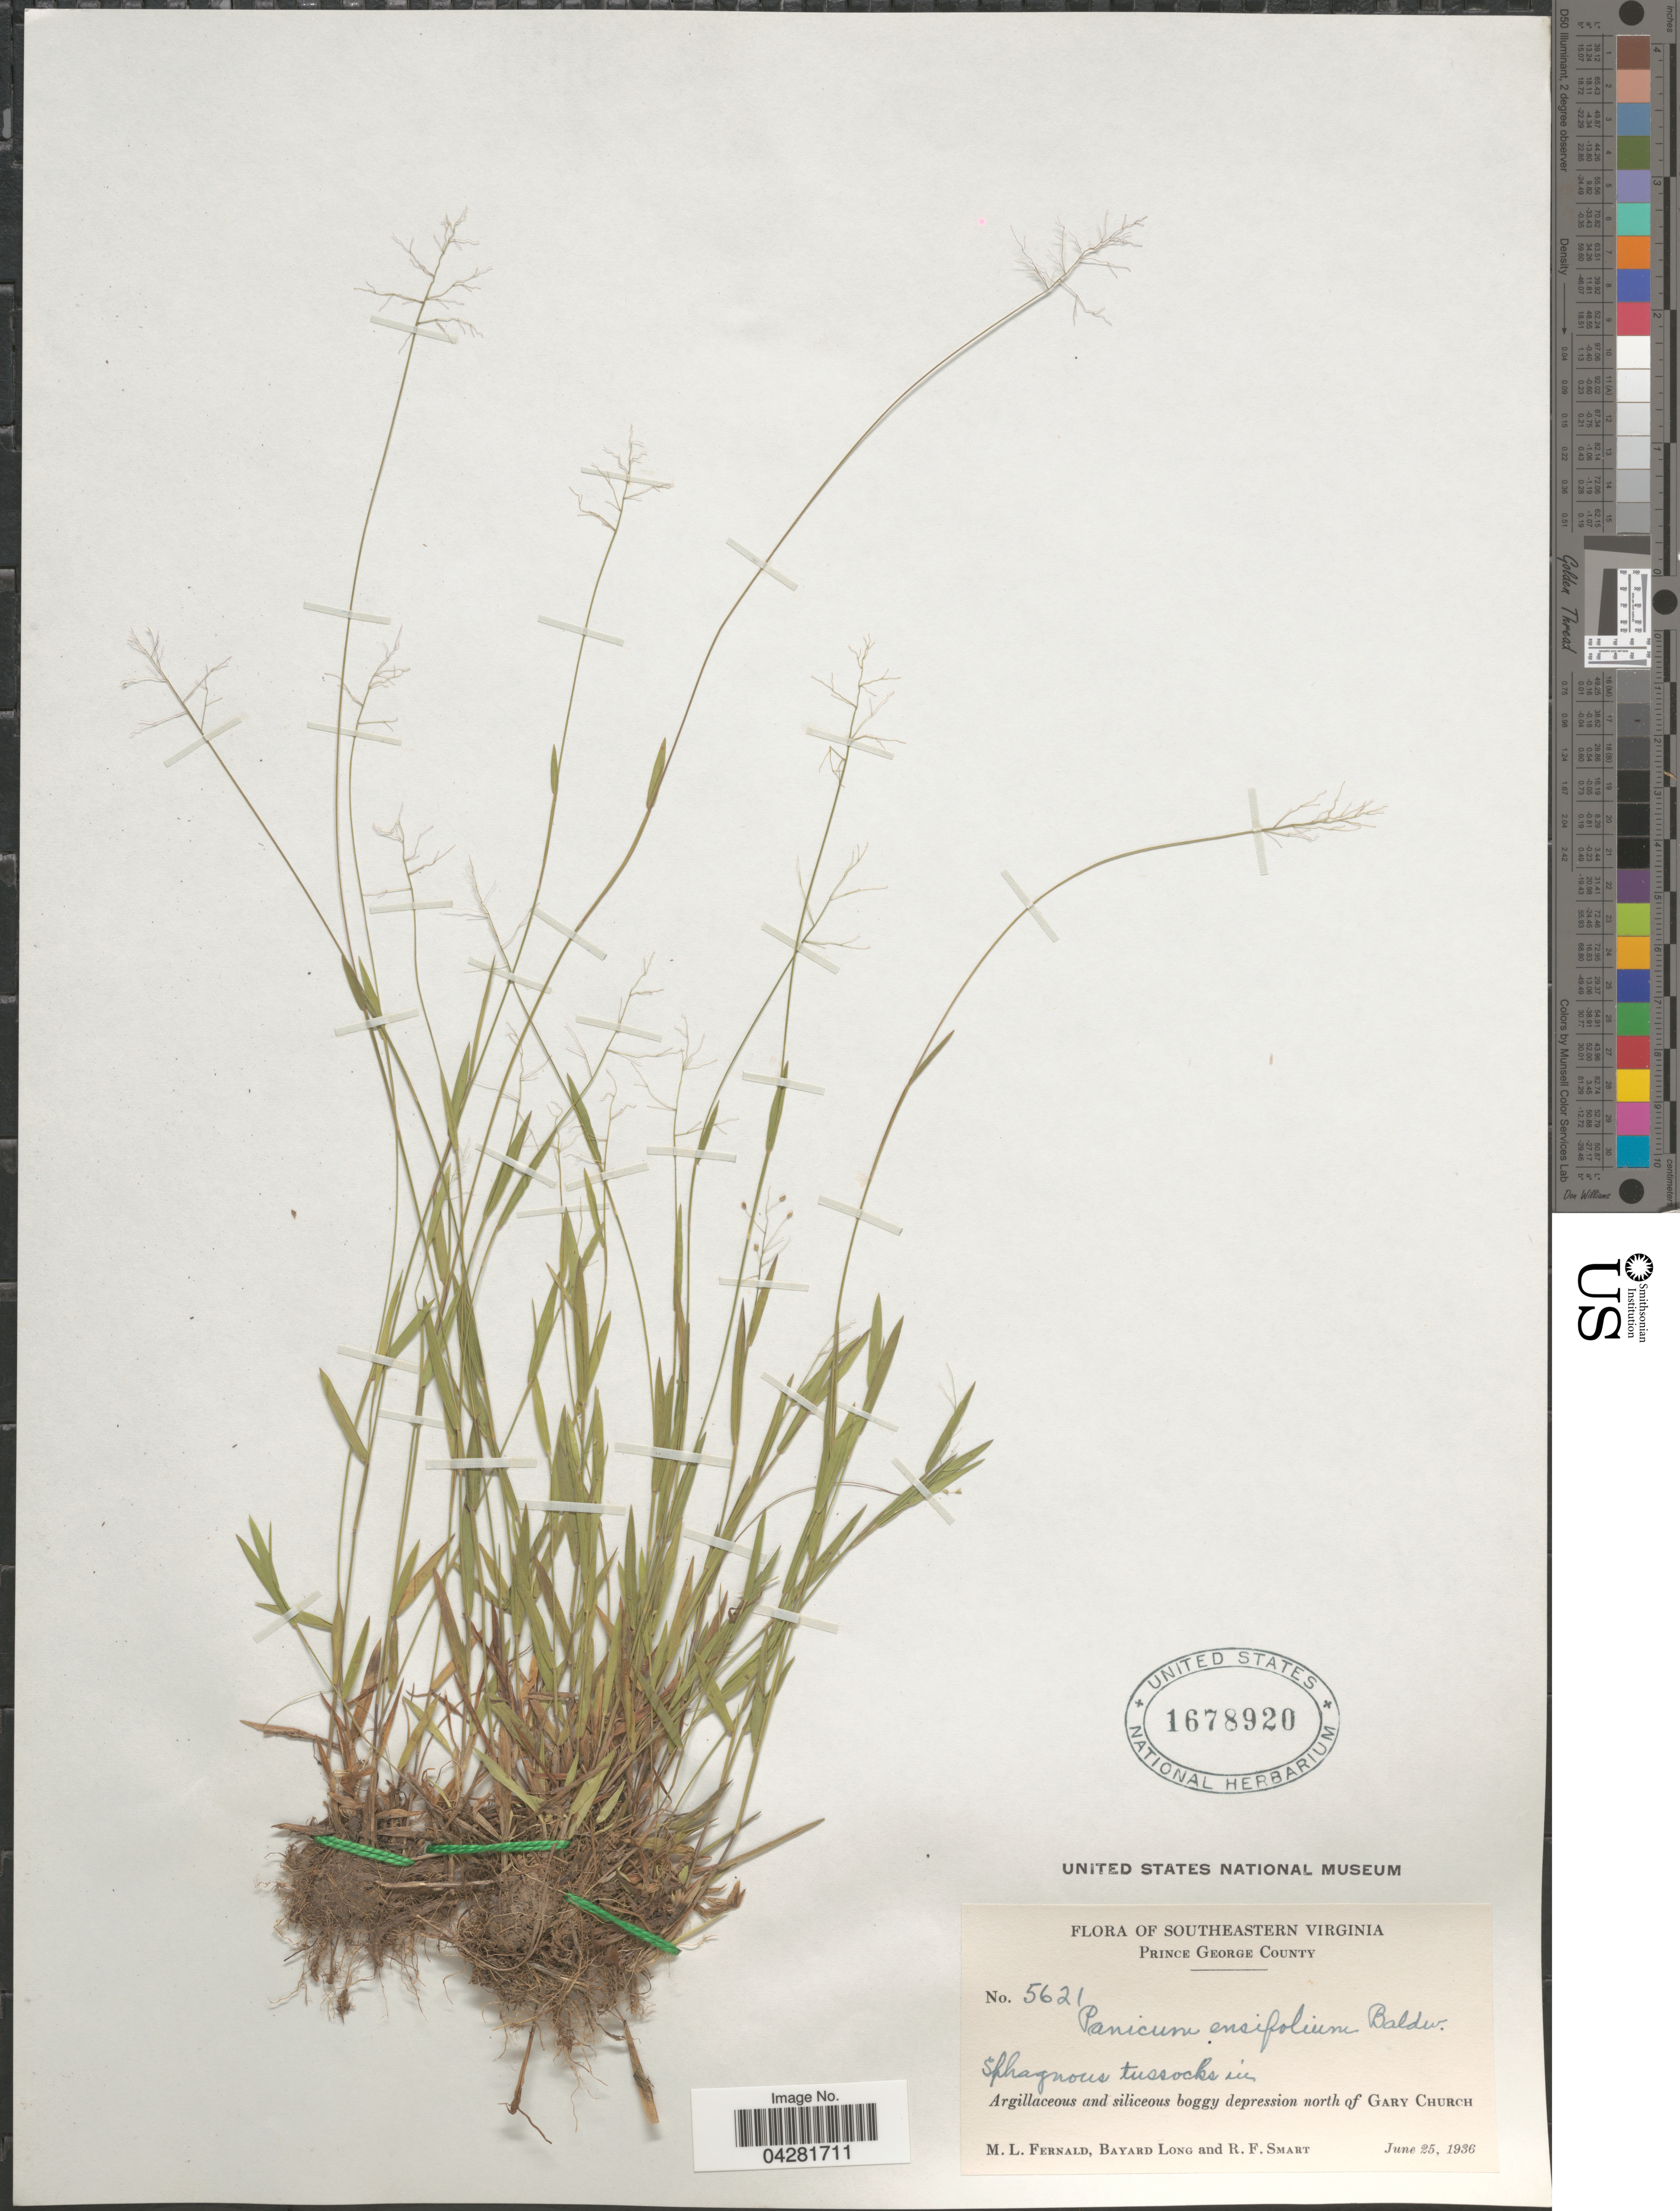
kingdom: Plantae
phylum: Tracheophyta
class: Liliopsida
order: Poales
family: Poaceae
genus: Dichanthelium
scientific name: Dichanthelium ensifolium var. ensifolium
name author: (Baldwin ex Elliot) Gould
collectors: M. L. Fernald, B. Long & R. Smart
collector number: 5621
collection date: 1936-06-25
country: United States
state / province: Virginia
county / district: Prince George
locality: Southeastern Virginia. Prince George County. Sphagnous tussocks in argillaceous and siliceous boggy depression north of Gary Church.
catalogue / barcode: US 1678920